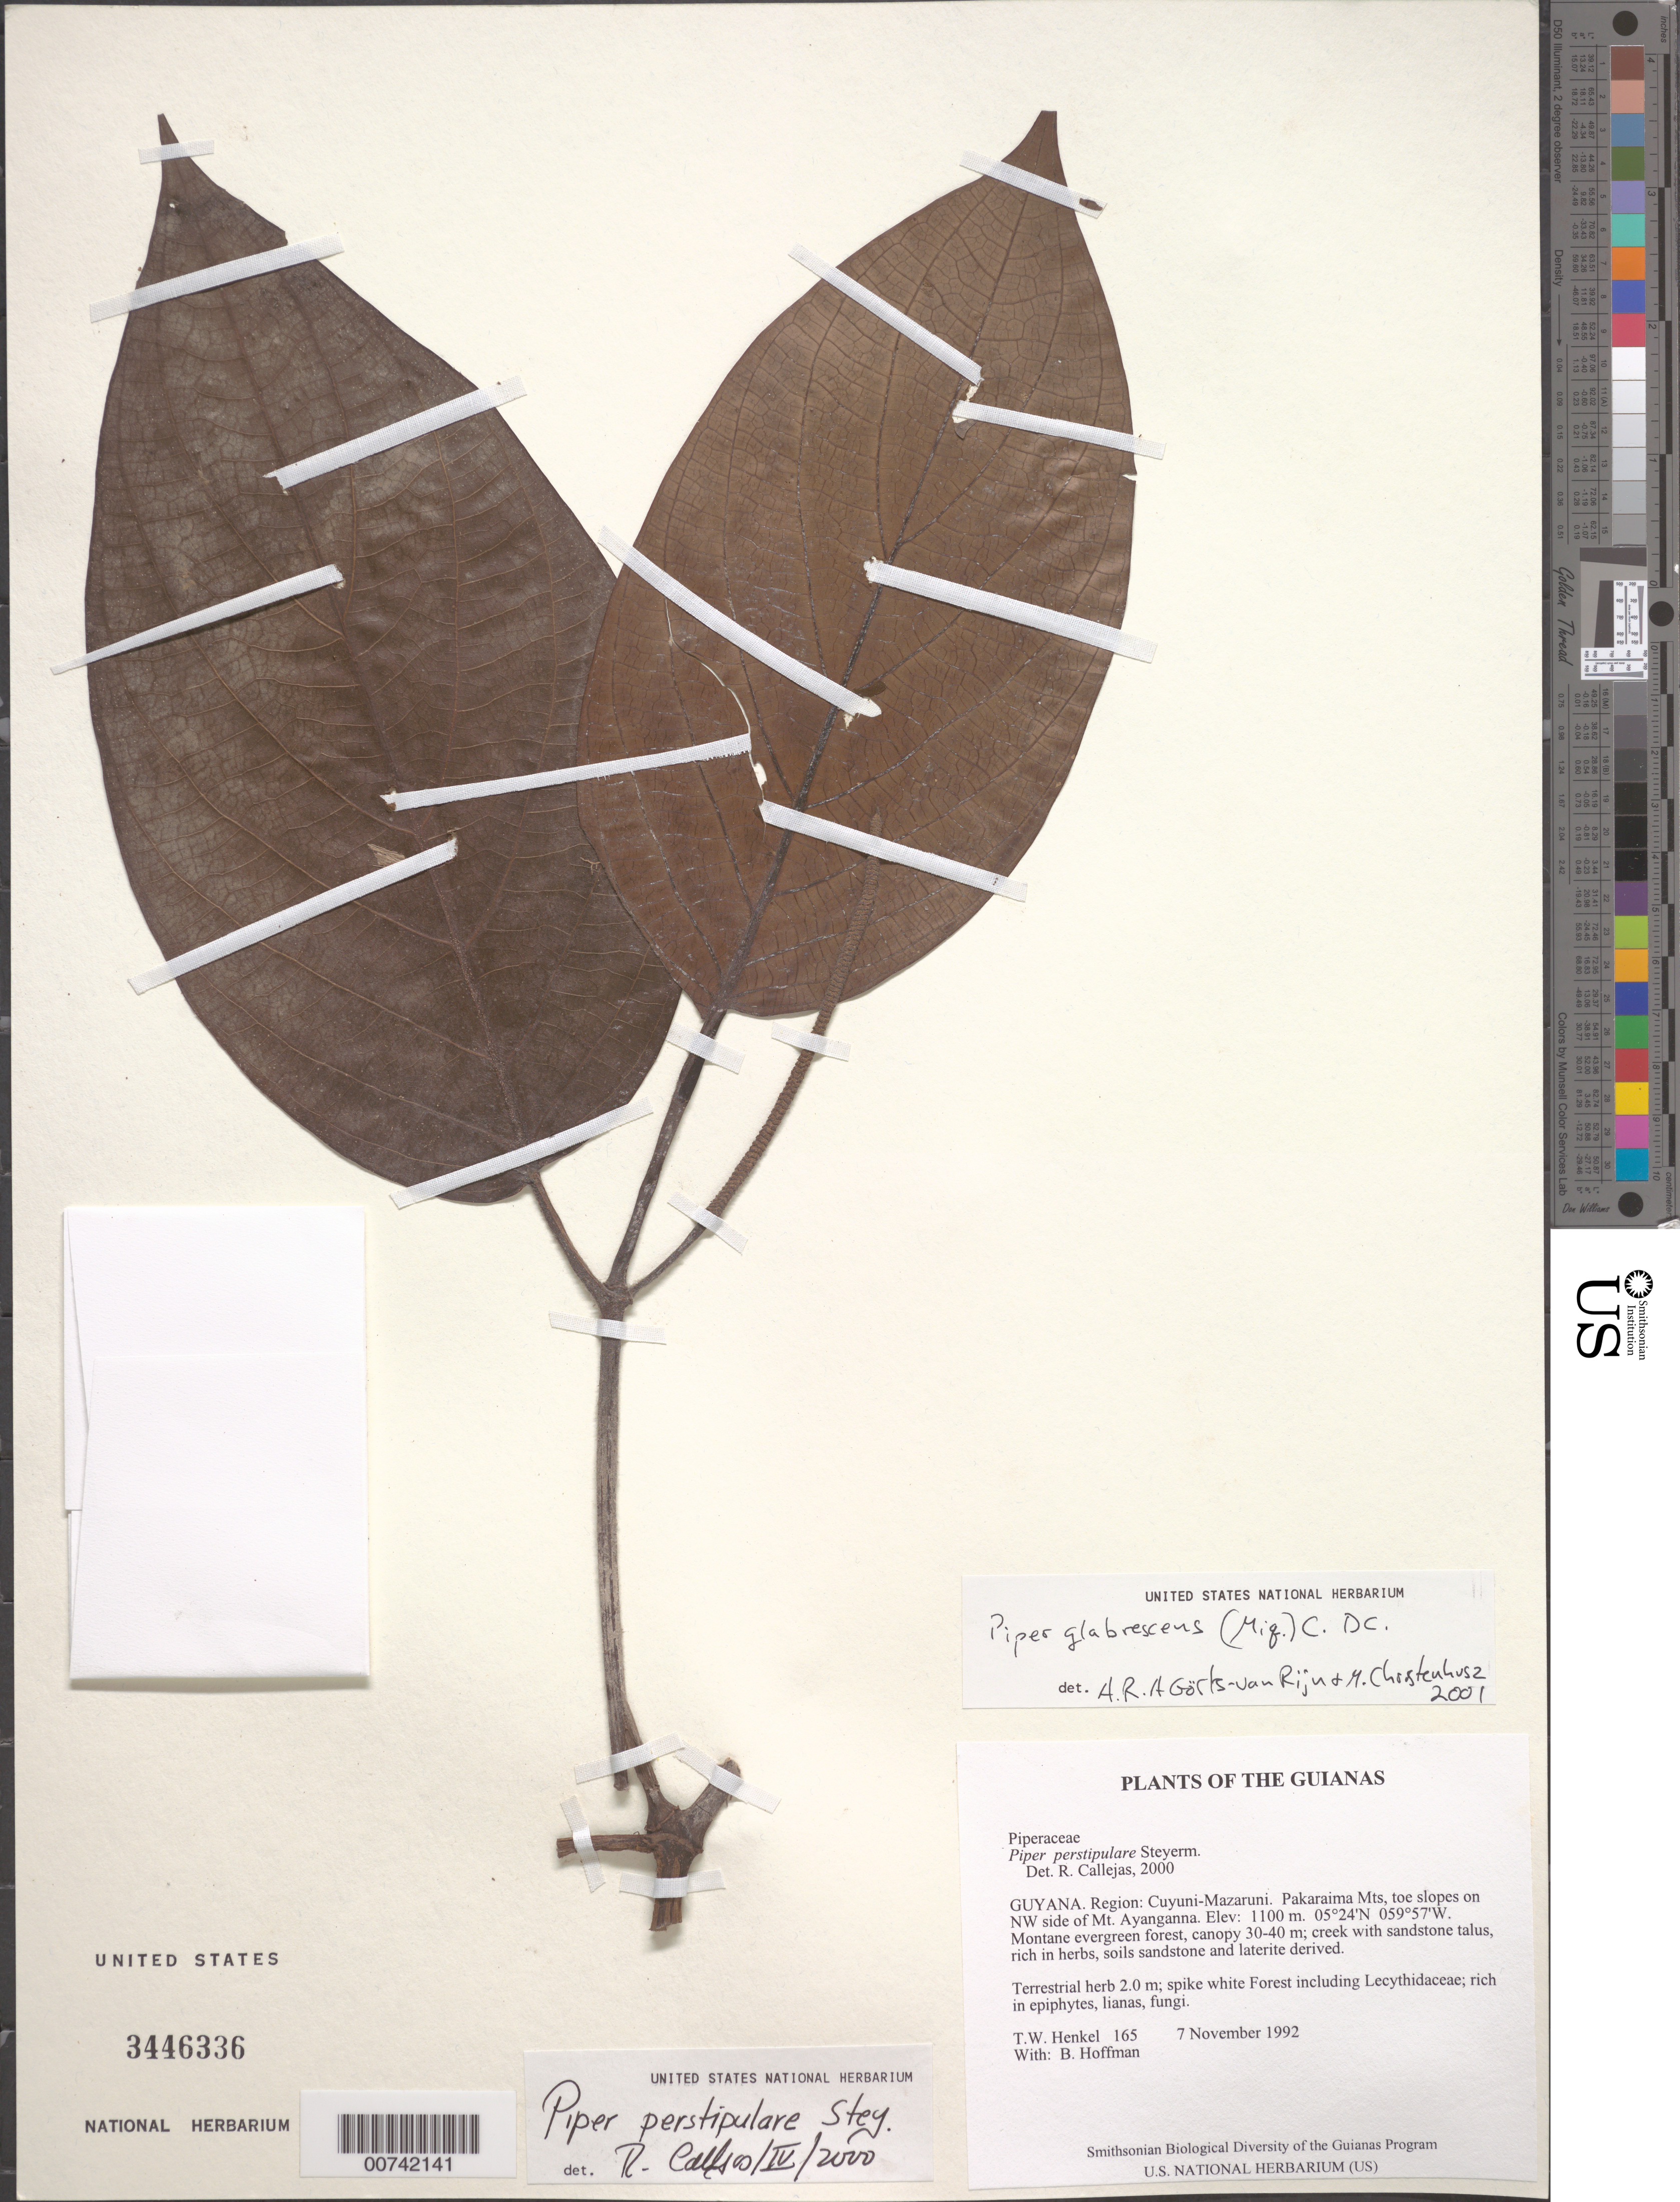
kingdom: Plantae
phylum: Tracheophyta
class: Magnoliopsida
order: Piperales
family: Piperaceae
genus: Piper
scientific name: Piper perstipulare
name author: Steyerm.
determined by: Callejas, Ricardo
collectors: T. Henkel & B. Hoffman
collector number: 165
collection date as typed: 7 November 1992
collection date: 1992-11-07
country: Guyana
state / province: Cuyuni-Mazaruni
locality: Pakaraima Mts, toe slopes on NW side of Mt. Ayanganna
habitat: Montane evergreen forest, canopy 30-40 m; creek with sandstone talus, rich in herbs, soils sandstone and laterite derived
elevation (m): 1100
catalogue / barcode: US 3446336